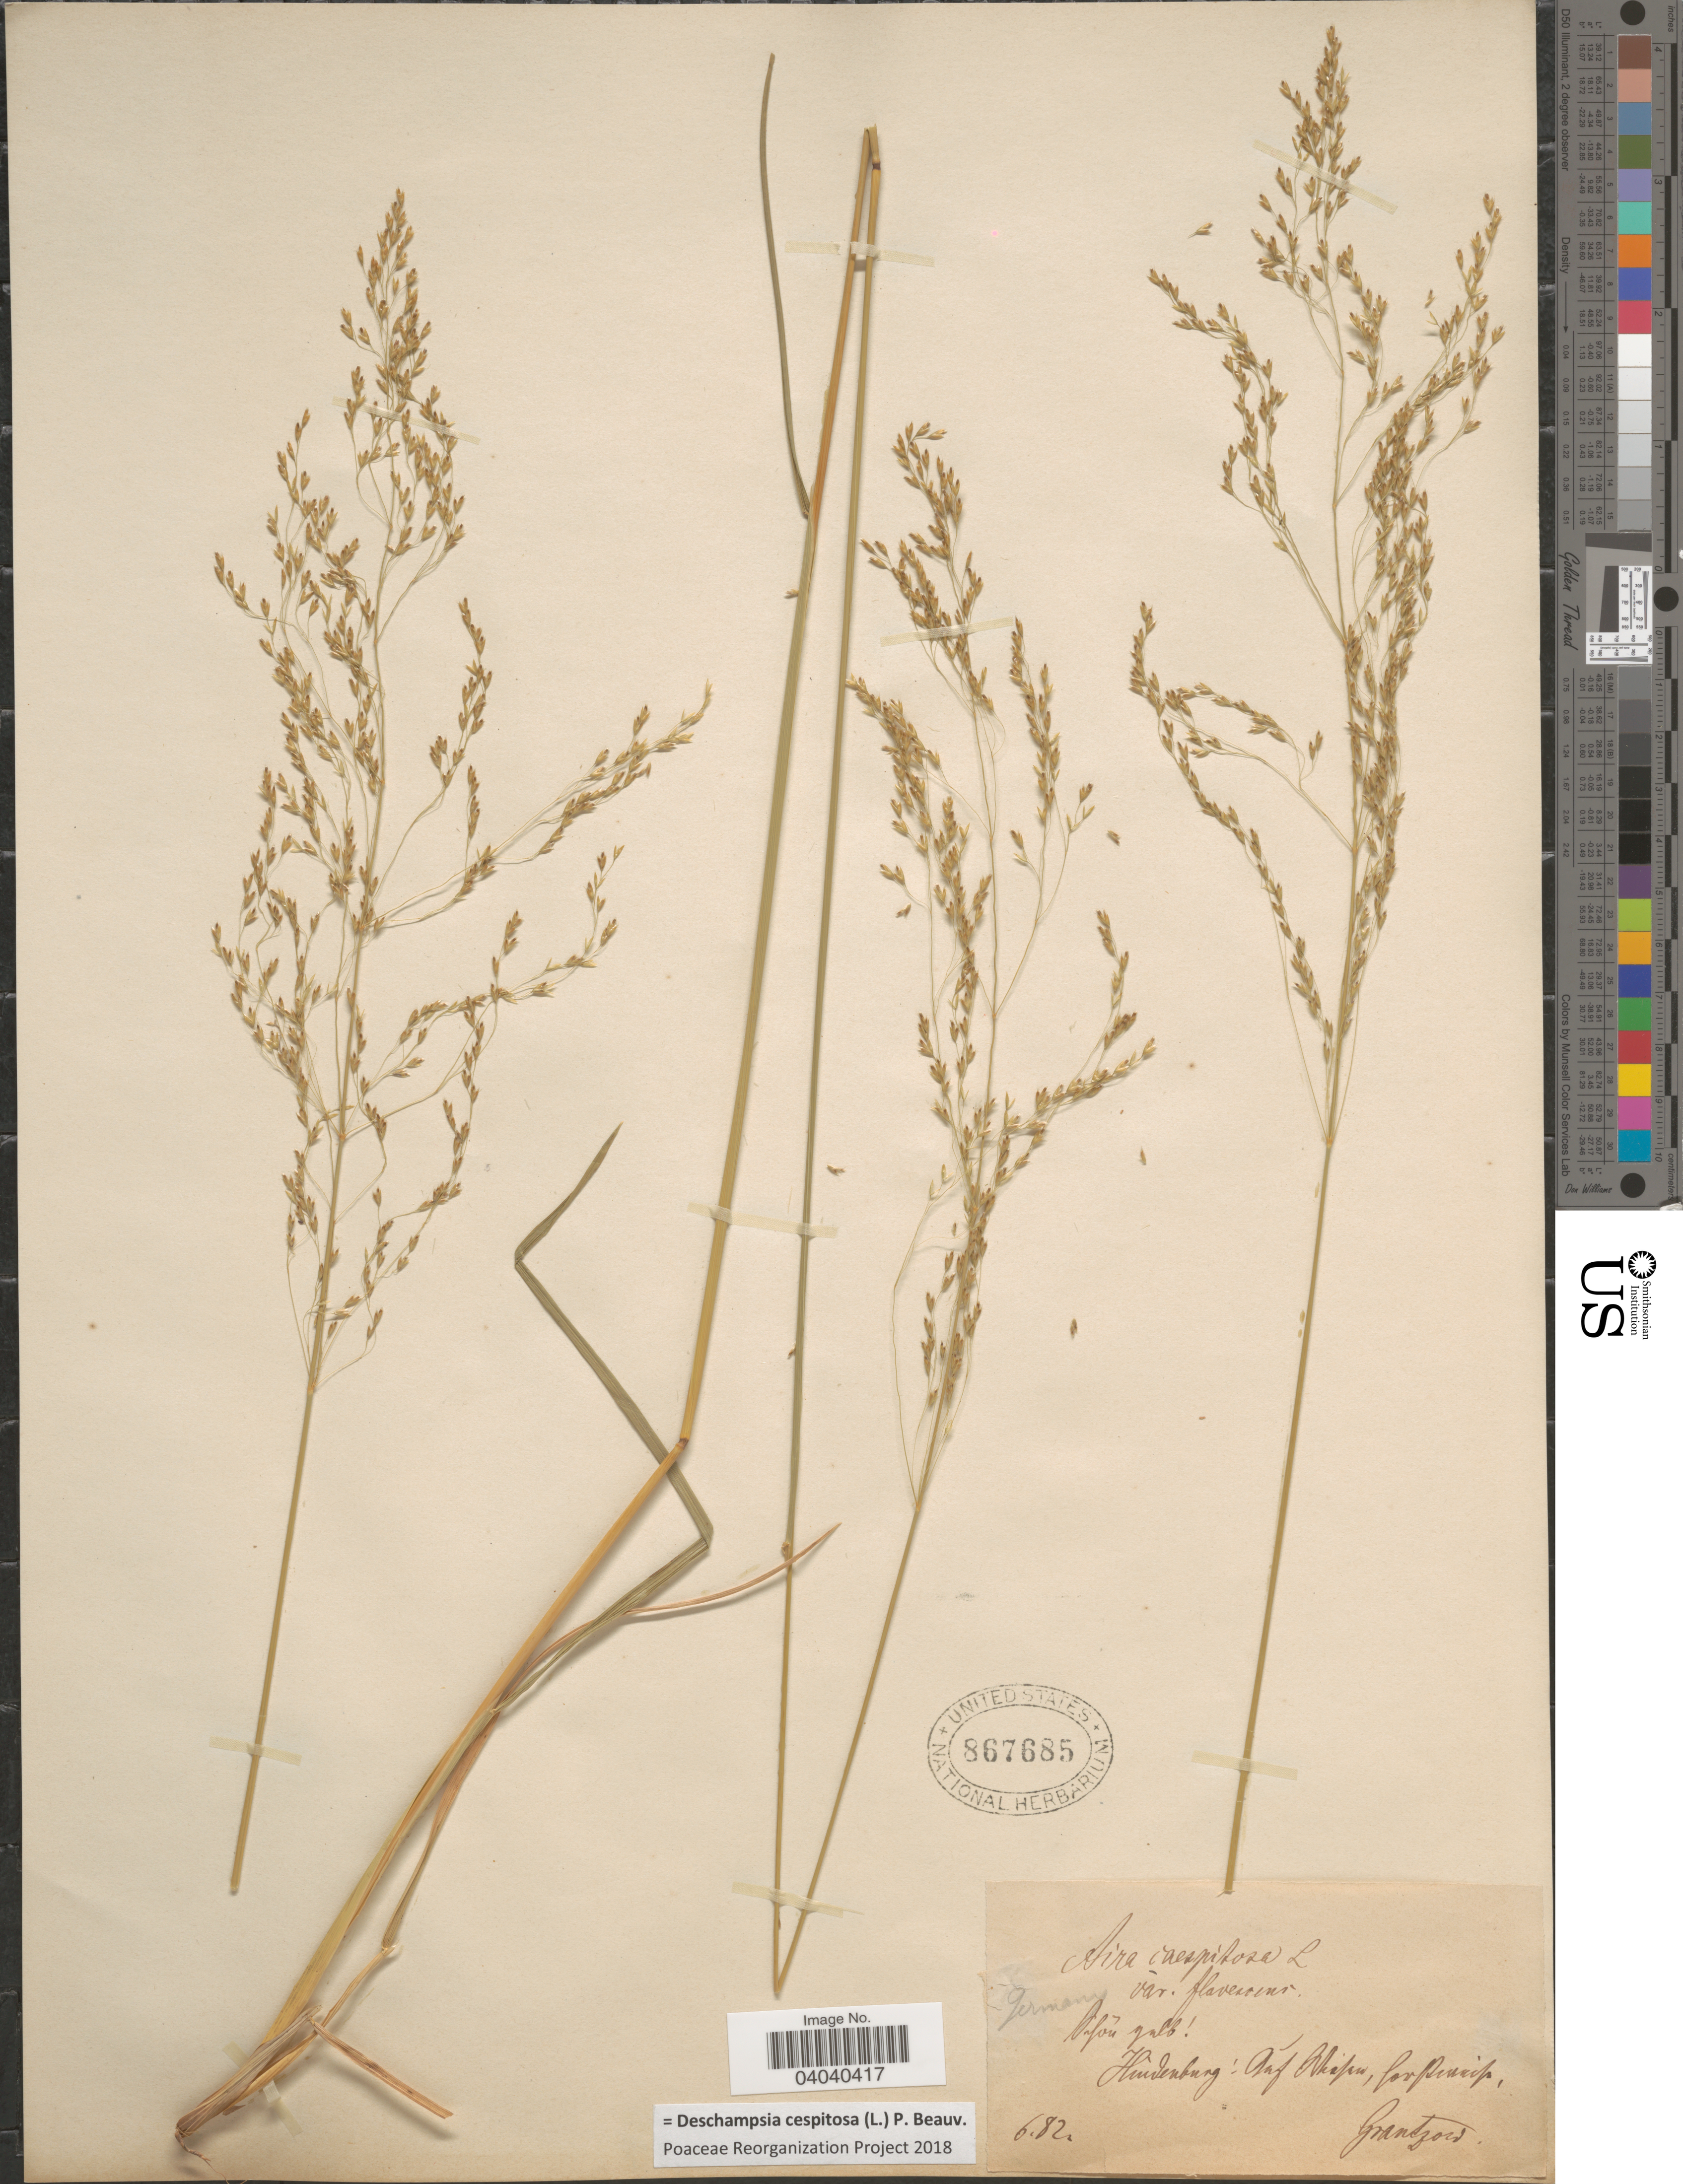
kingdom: Plantae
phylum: Tracheophyta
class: Liliopsida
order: Poales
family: Poaceae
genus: Deschampsia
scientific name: Deschampsia cespitosa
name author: (L.) P. Beauv.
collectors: Grantzow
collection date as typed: Transcribed d/m/y: /6/82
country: Germany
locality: Hindenburg: Auf [illegible text].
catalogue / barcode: US 867685